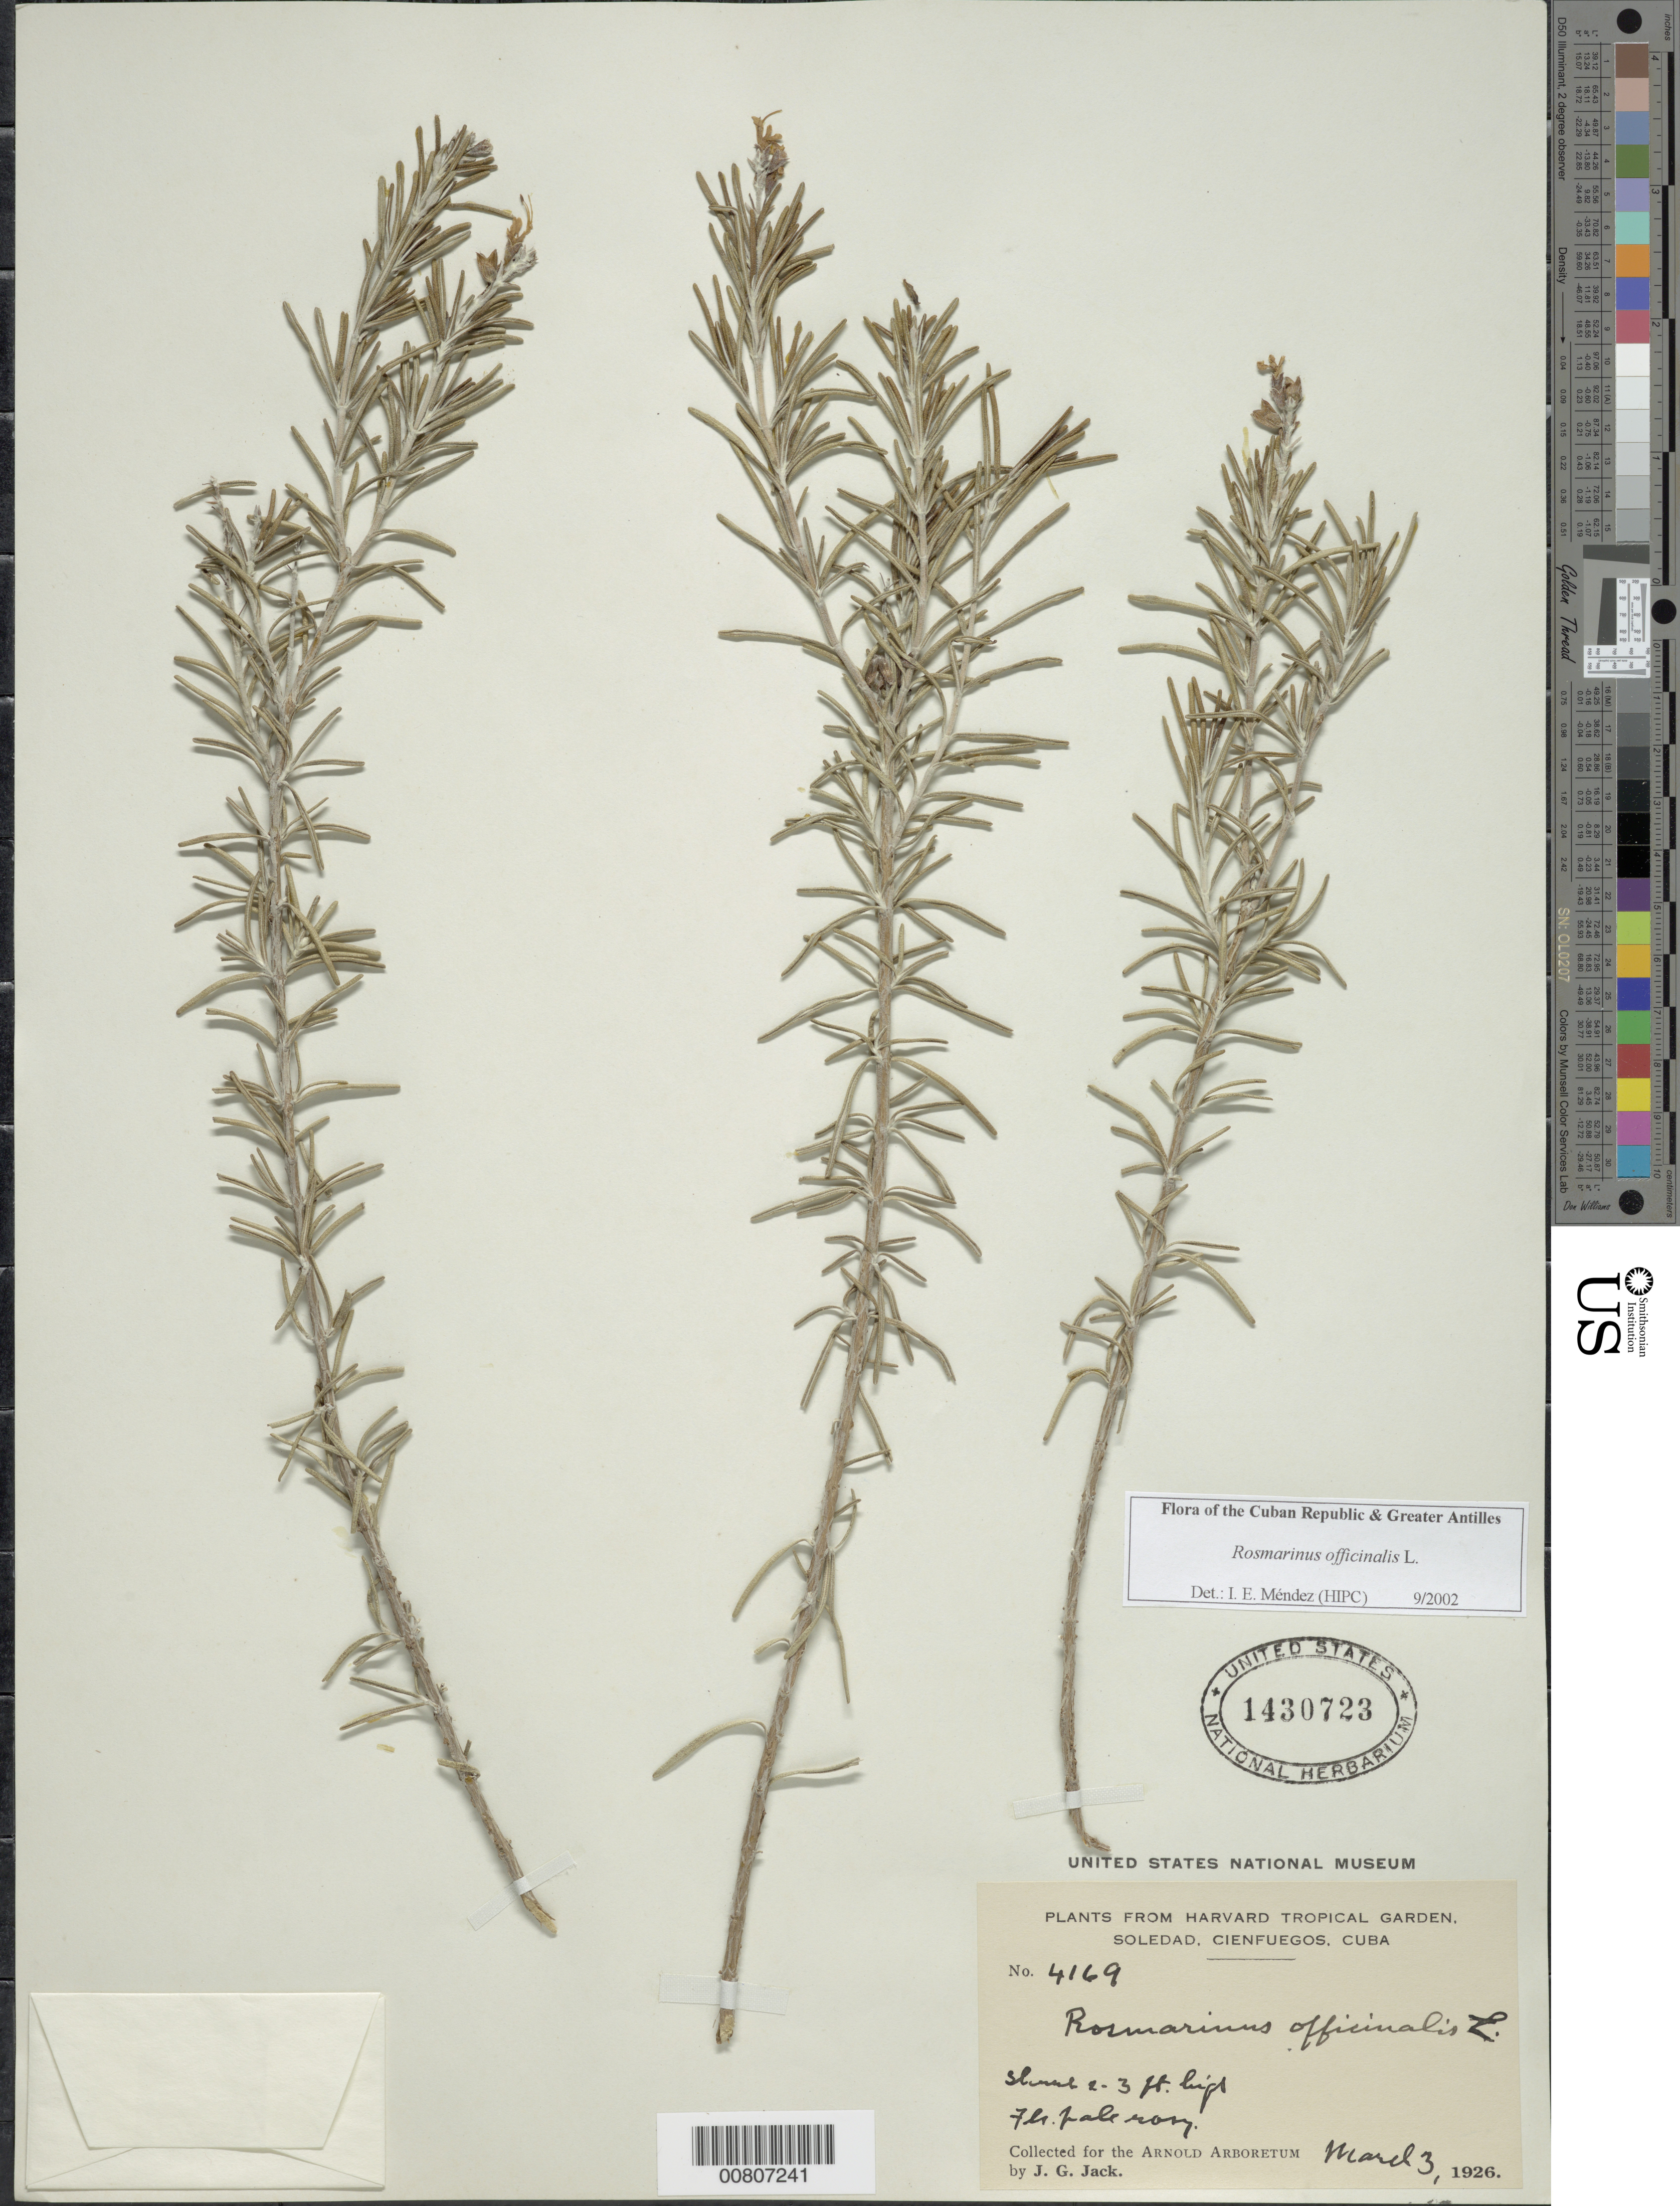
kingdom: Plantae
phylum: Tracheophyta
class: Magnoliopsida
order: Lamiales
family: Lamiaceae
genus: Rosmarinus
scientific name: Rosmarinus officinalis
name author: L.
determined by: Méndez, Isidro E., (HIPC)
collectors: J. G. Jack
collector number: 4169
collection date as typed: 03 Mar 1926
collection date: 1926-03-03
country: Cuba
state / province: Cienfuegos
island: Cuba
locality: Soledad, Cienfuegos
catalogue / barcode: US 1430723